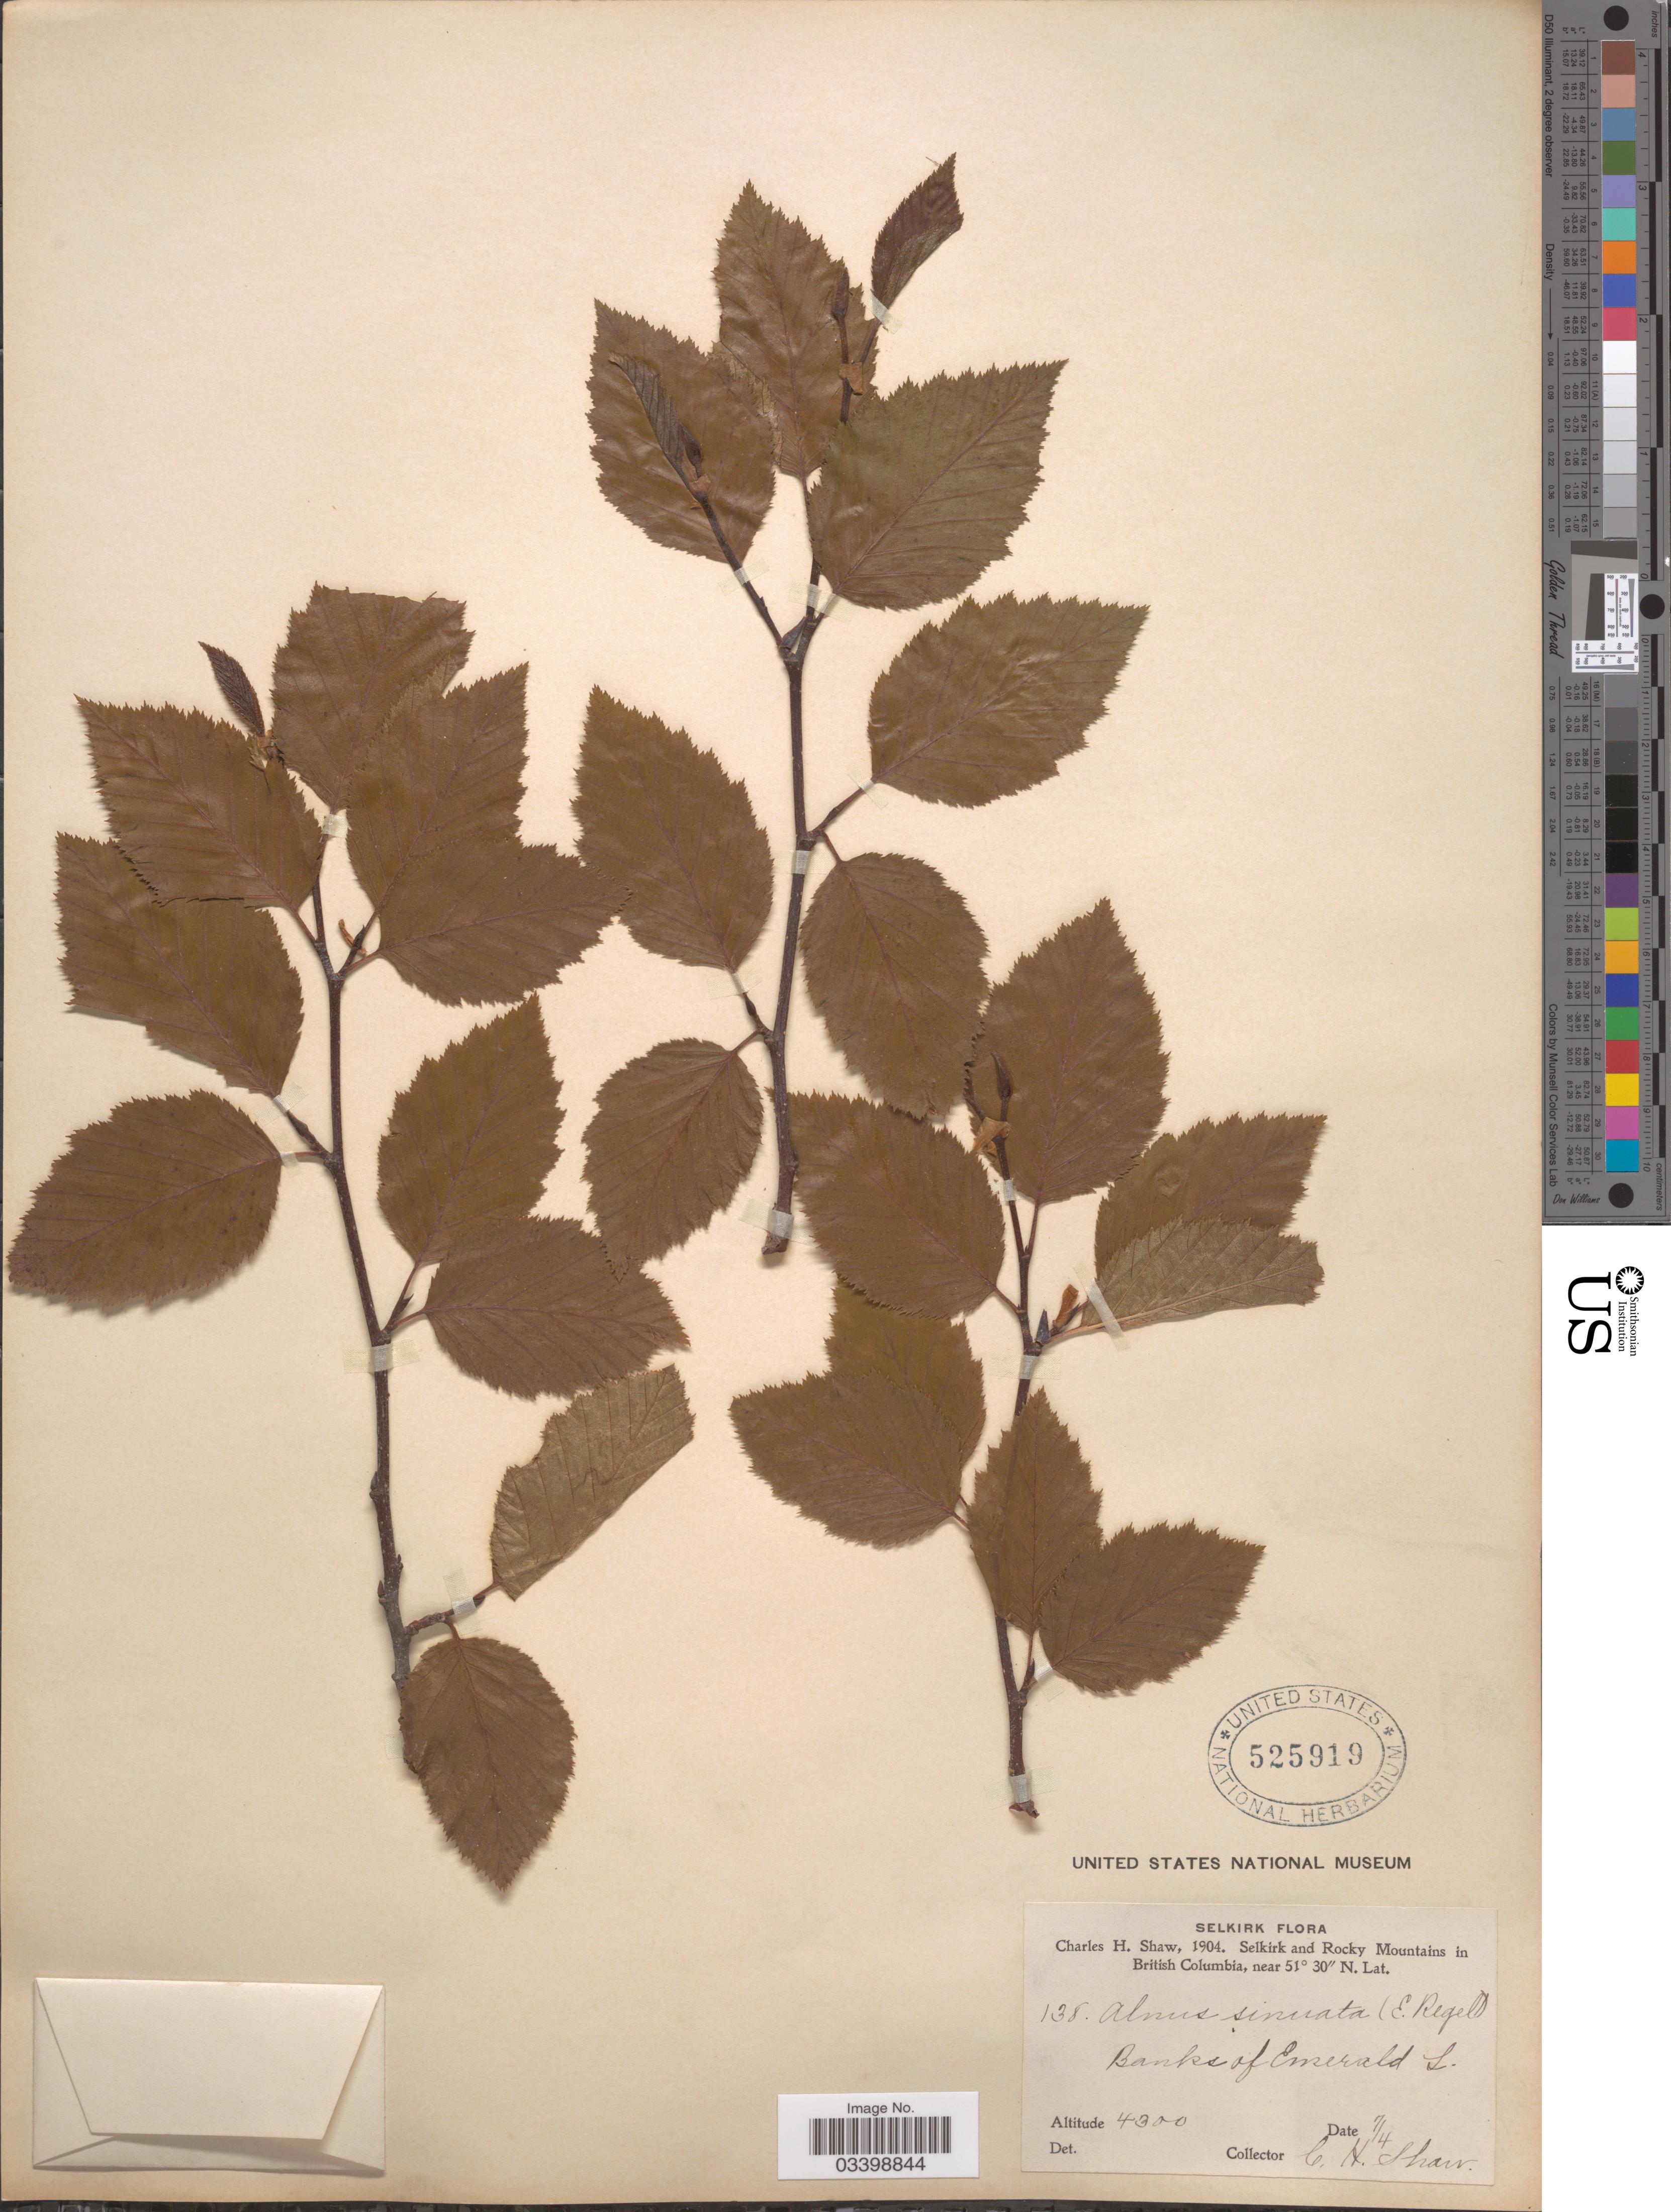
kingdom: Plantae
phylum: Tracheophyta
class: Magnoliopsida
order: Fagales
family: Betulaceae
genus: Alnus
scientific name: Alnus viridis subsp. sinuata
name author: Regel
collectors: C. H. Shaw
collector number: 138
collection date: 1904-04-07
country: Canada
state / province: British Columbia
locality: Selkirk. Selkirk and Rocky Mountains in British Columbia. Banks of Emerald L.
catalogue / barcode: US 525919